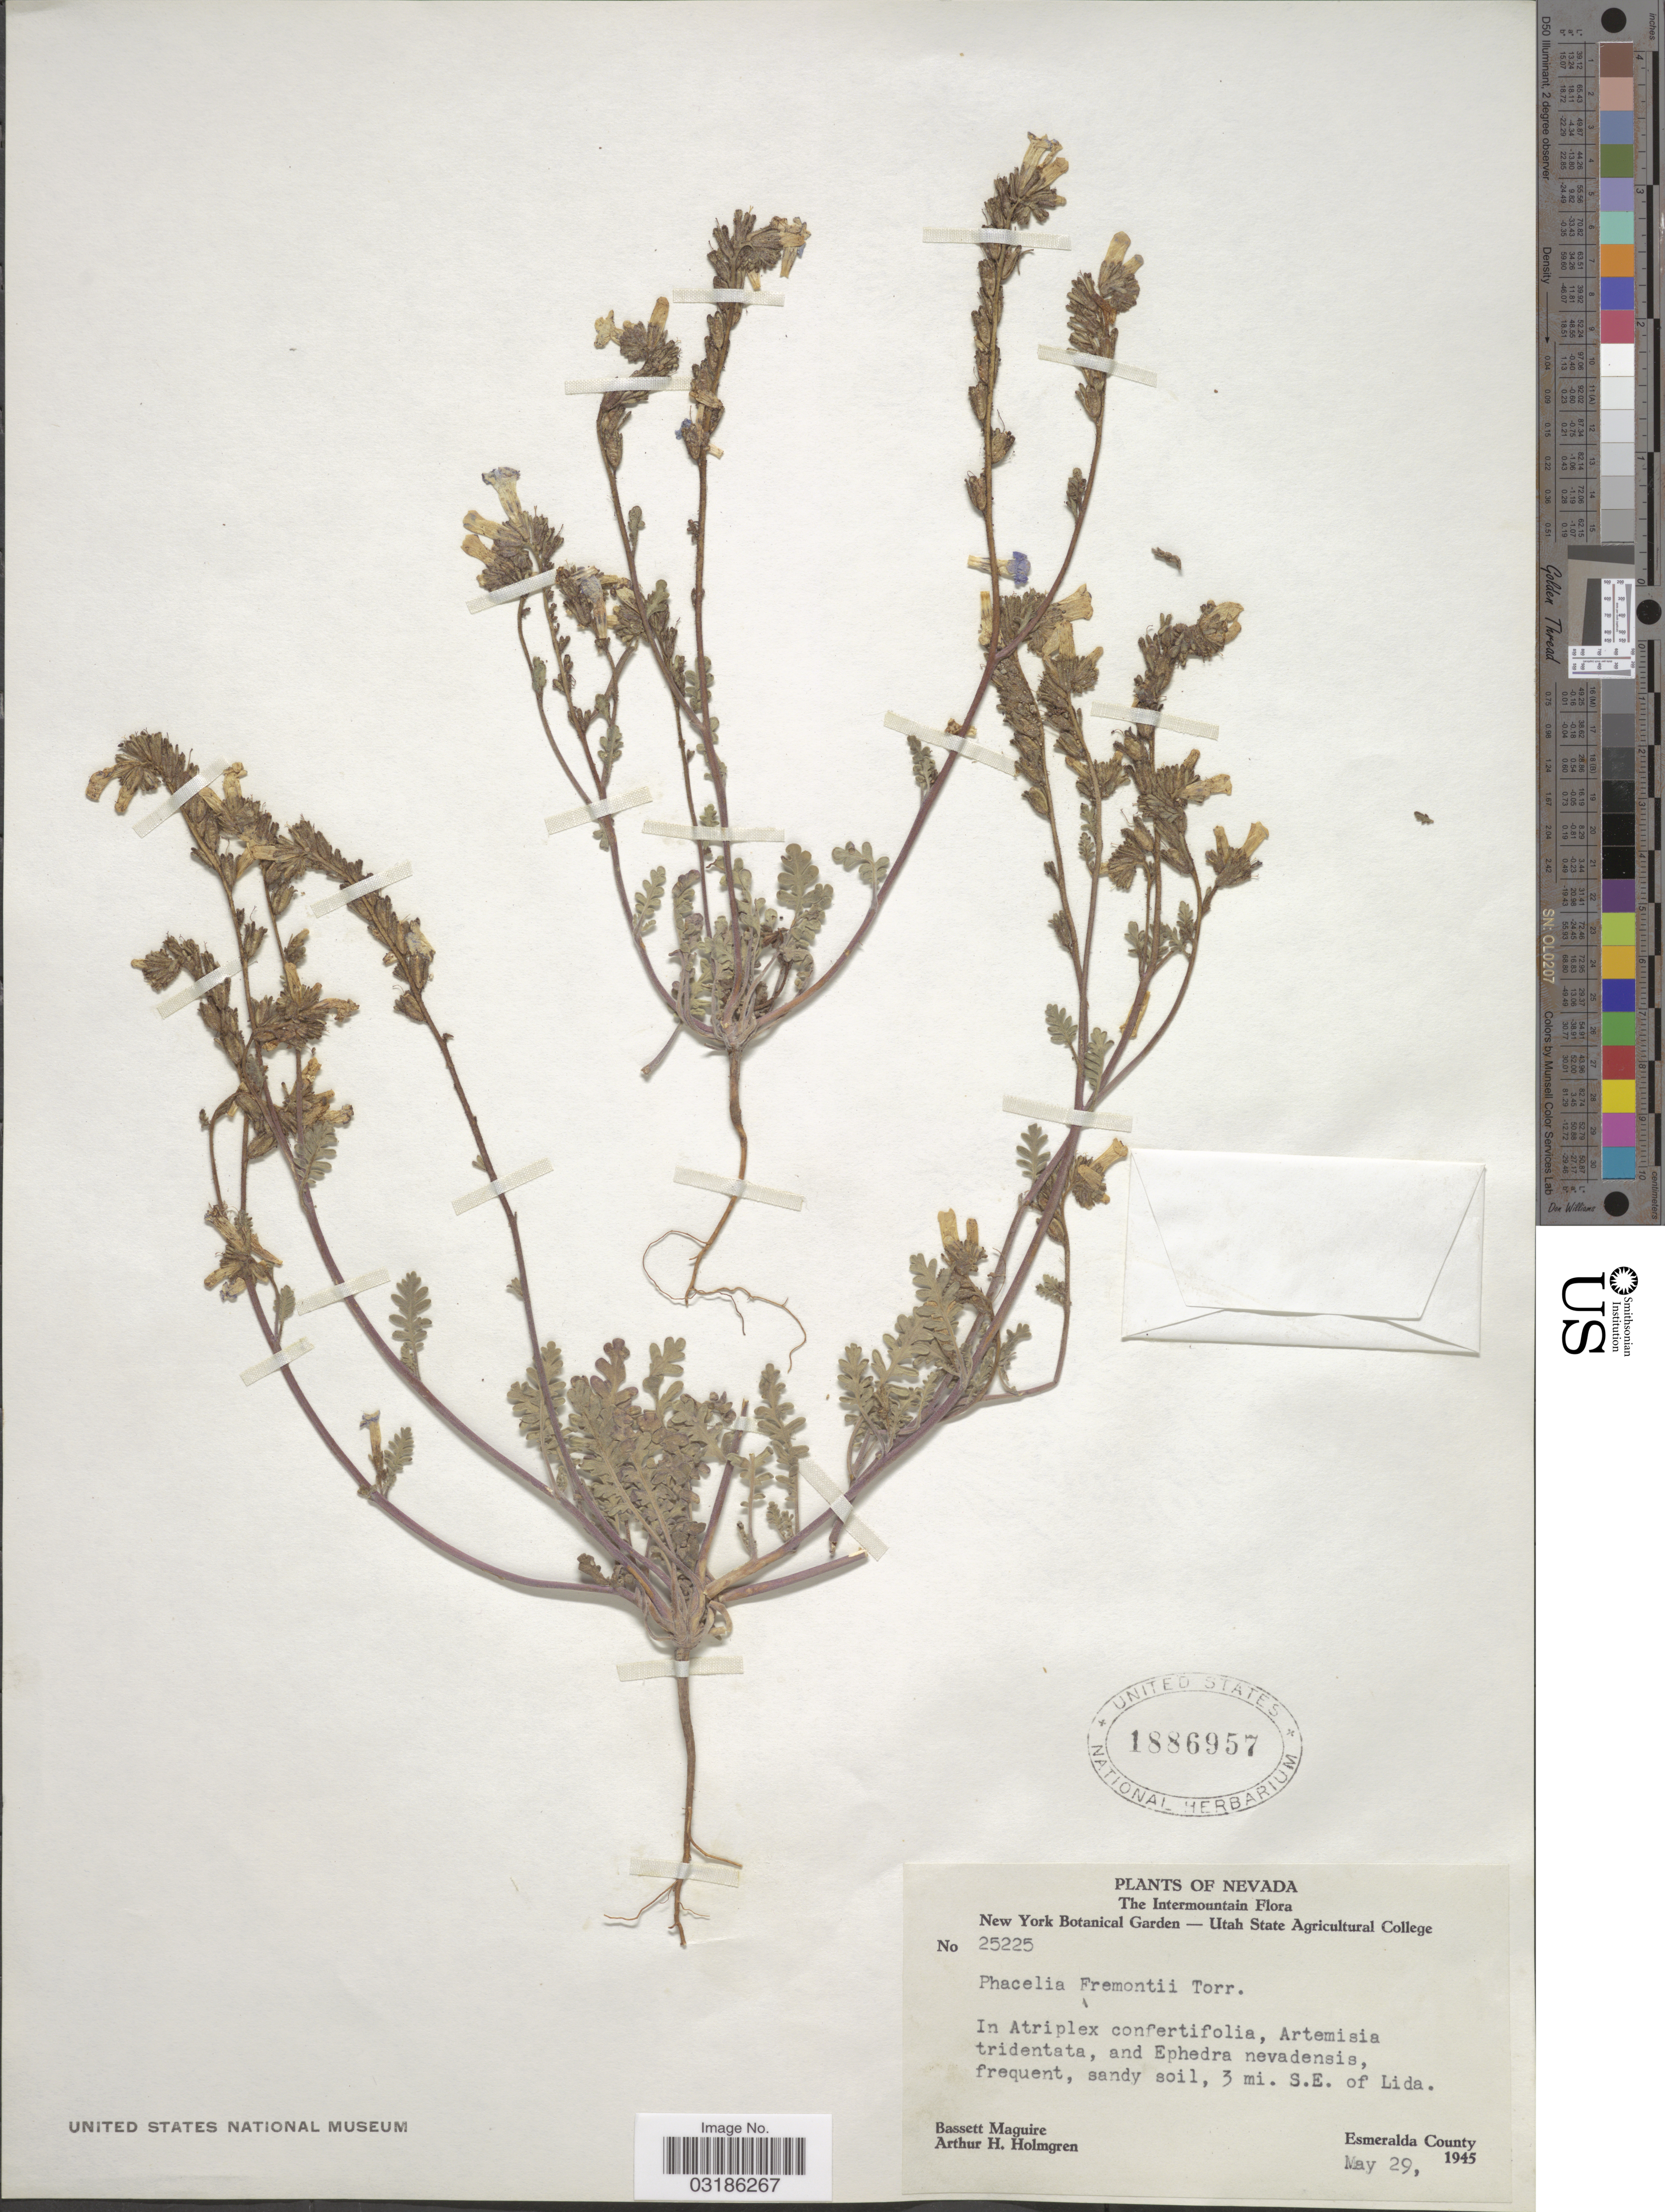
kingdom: Plantae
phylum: Tracheophyta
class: Magnoliopsida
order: Boraginales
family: Hydrophyllaceae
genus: Phacelia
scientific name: Phacelia fremontii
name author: Torr.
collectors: B. Maguire & A. H. Holmgren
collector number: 25225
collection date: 1945-05-29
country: United States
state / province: Nevada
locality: The Intermountain. 3 mi. S.E. of Lida. Esmeralda County.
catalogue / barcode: US 1886957